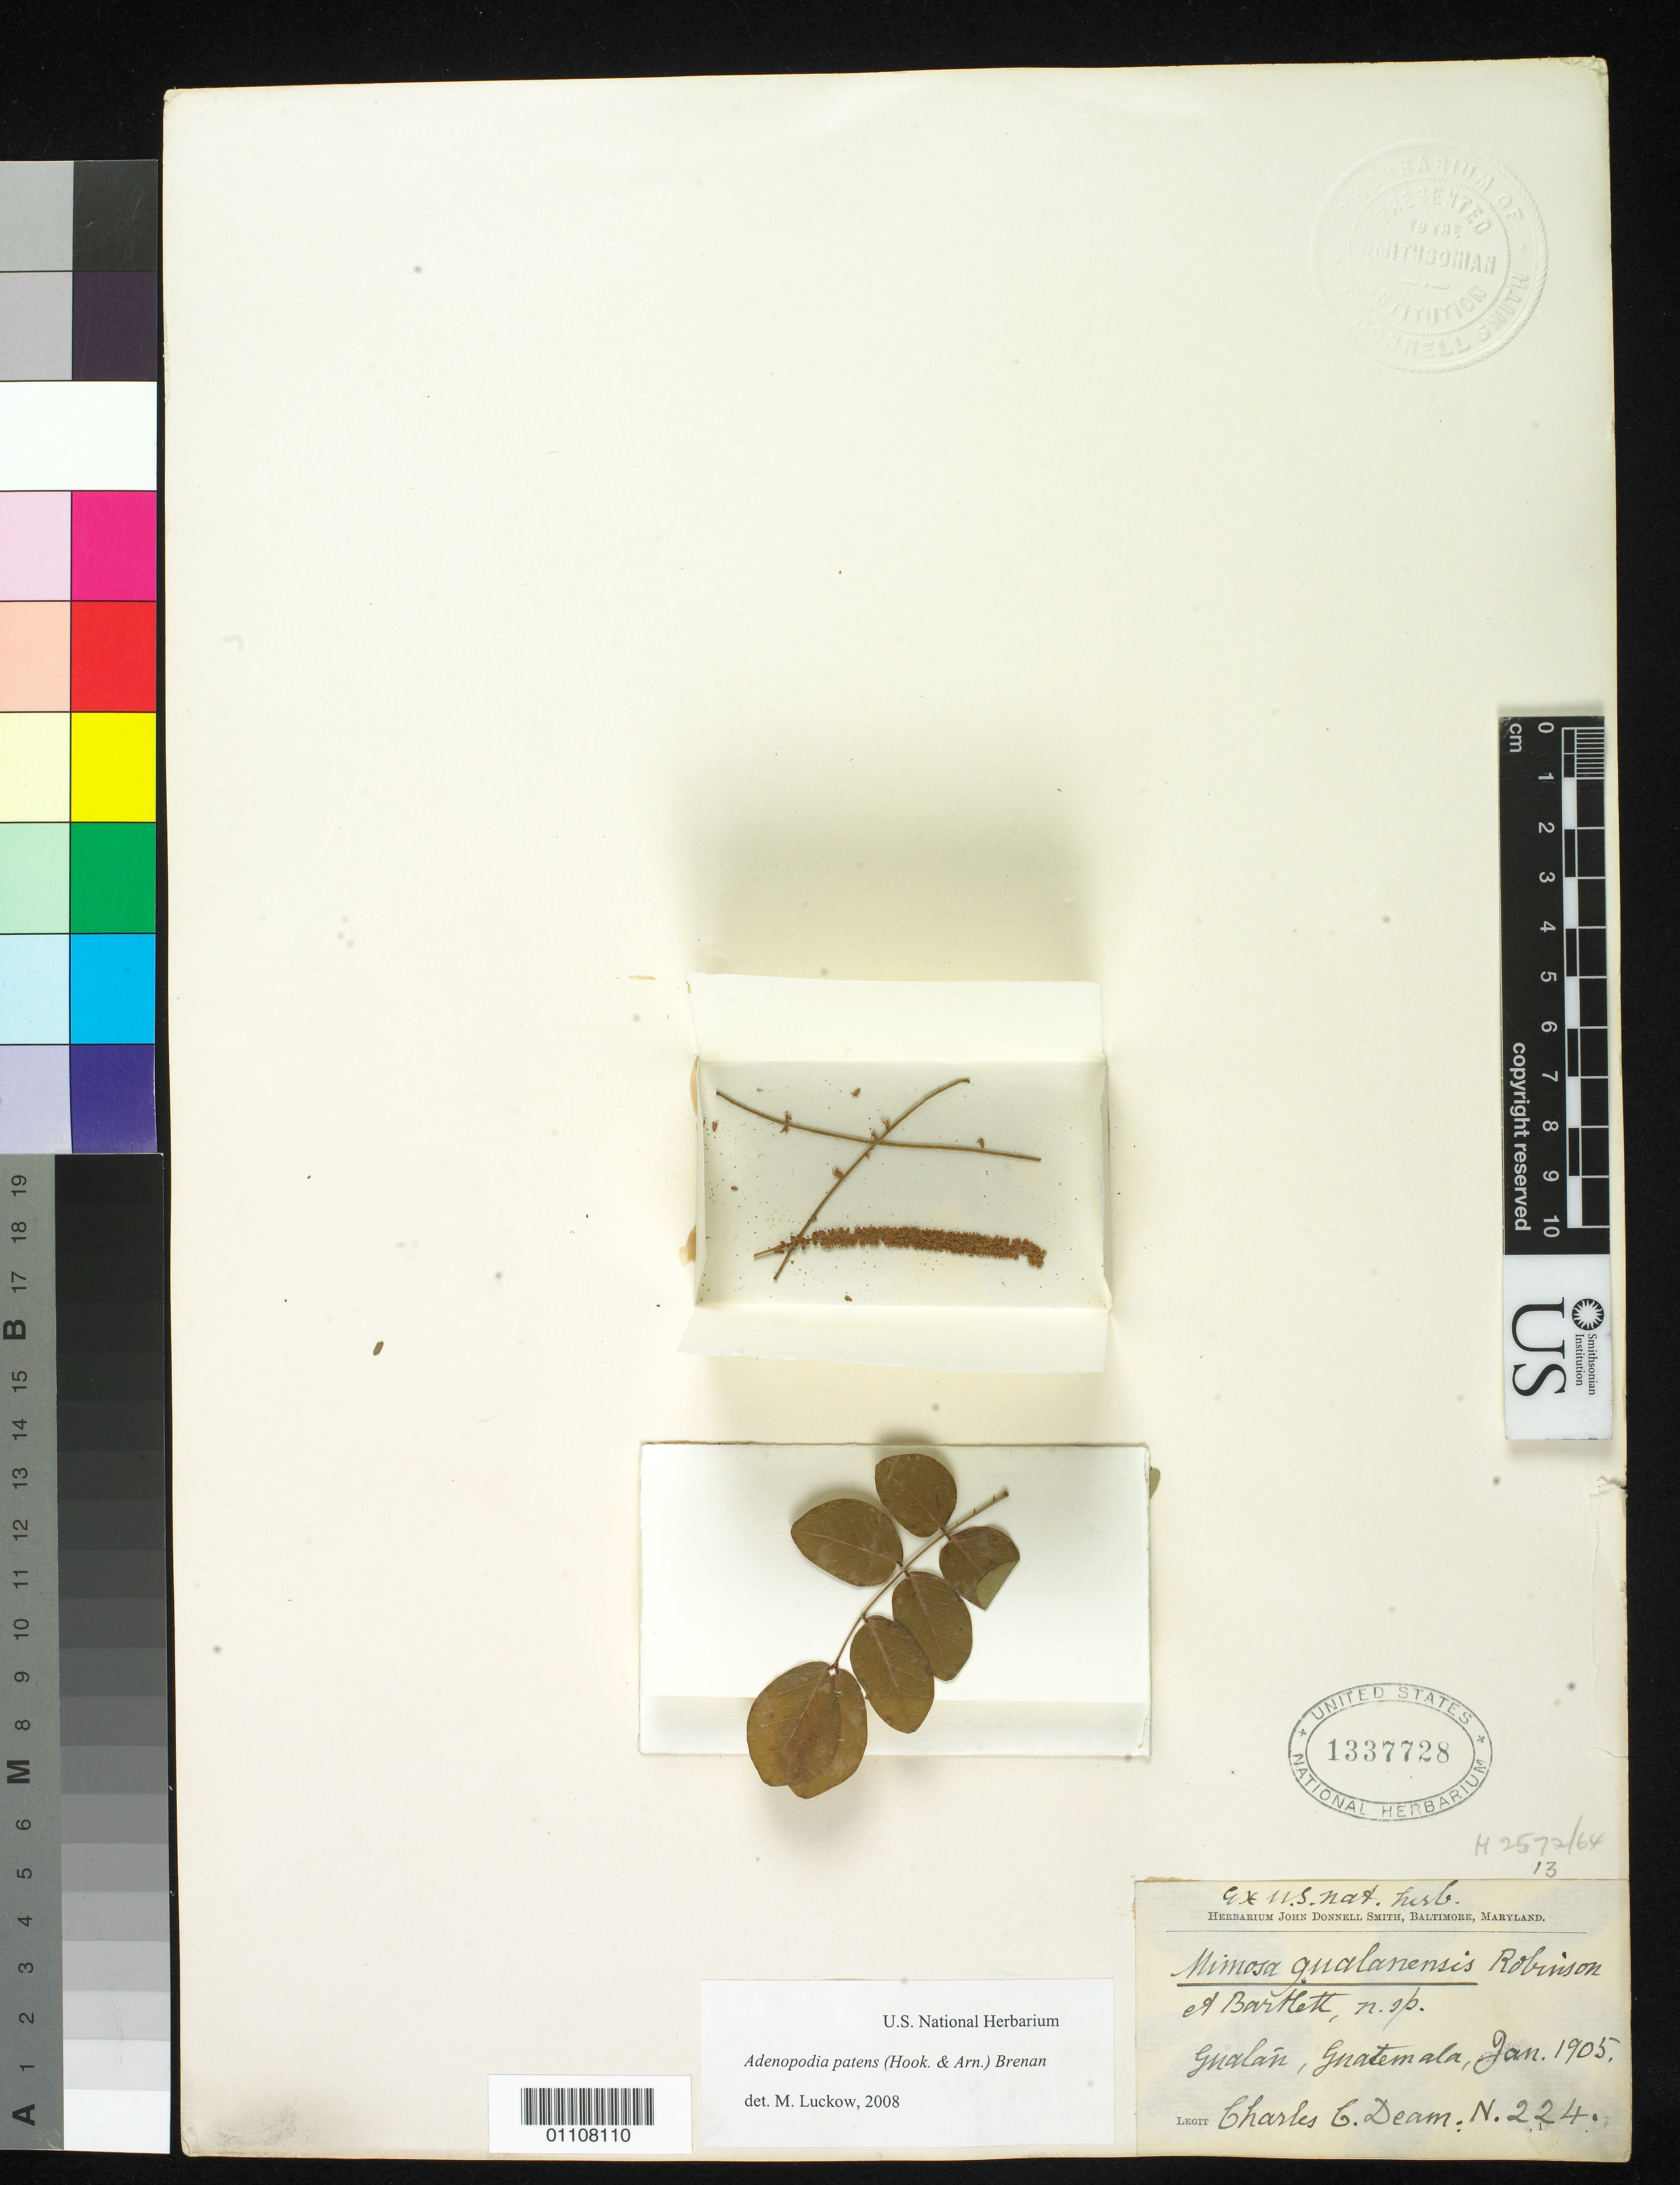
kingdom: Plantae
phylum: Tracheophyta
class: Magnoliopsida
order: Fabales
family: Fabaceae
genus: Mimosa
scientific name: Mimosa gualanensis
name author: B.L. Rob. & Bartlett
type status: Isotype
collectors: C. C. Deam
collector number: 224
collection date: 1905-01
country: Guatemala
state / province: Zacapa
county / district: Gualan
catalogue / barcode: US 1337728